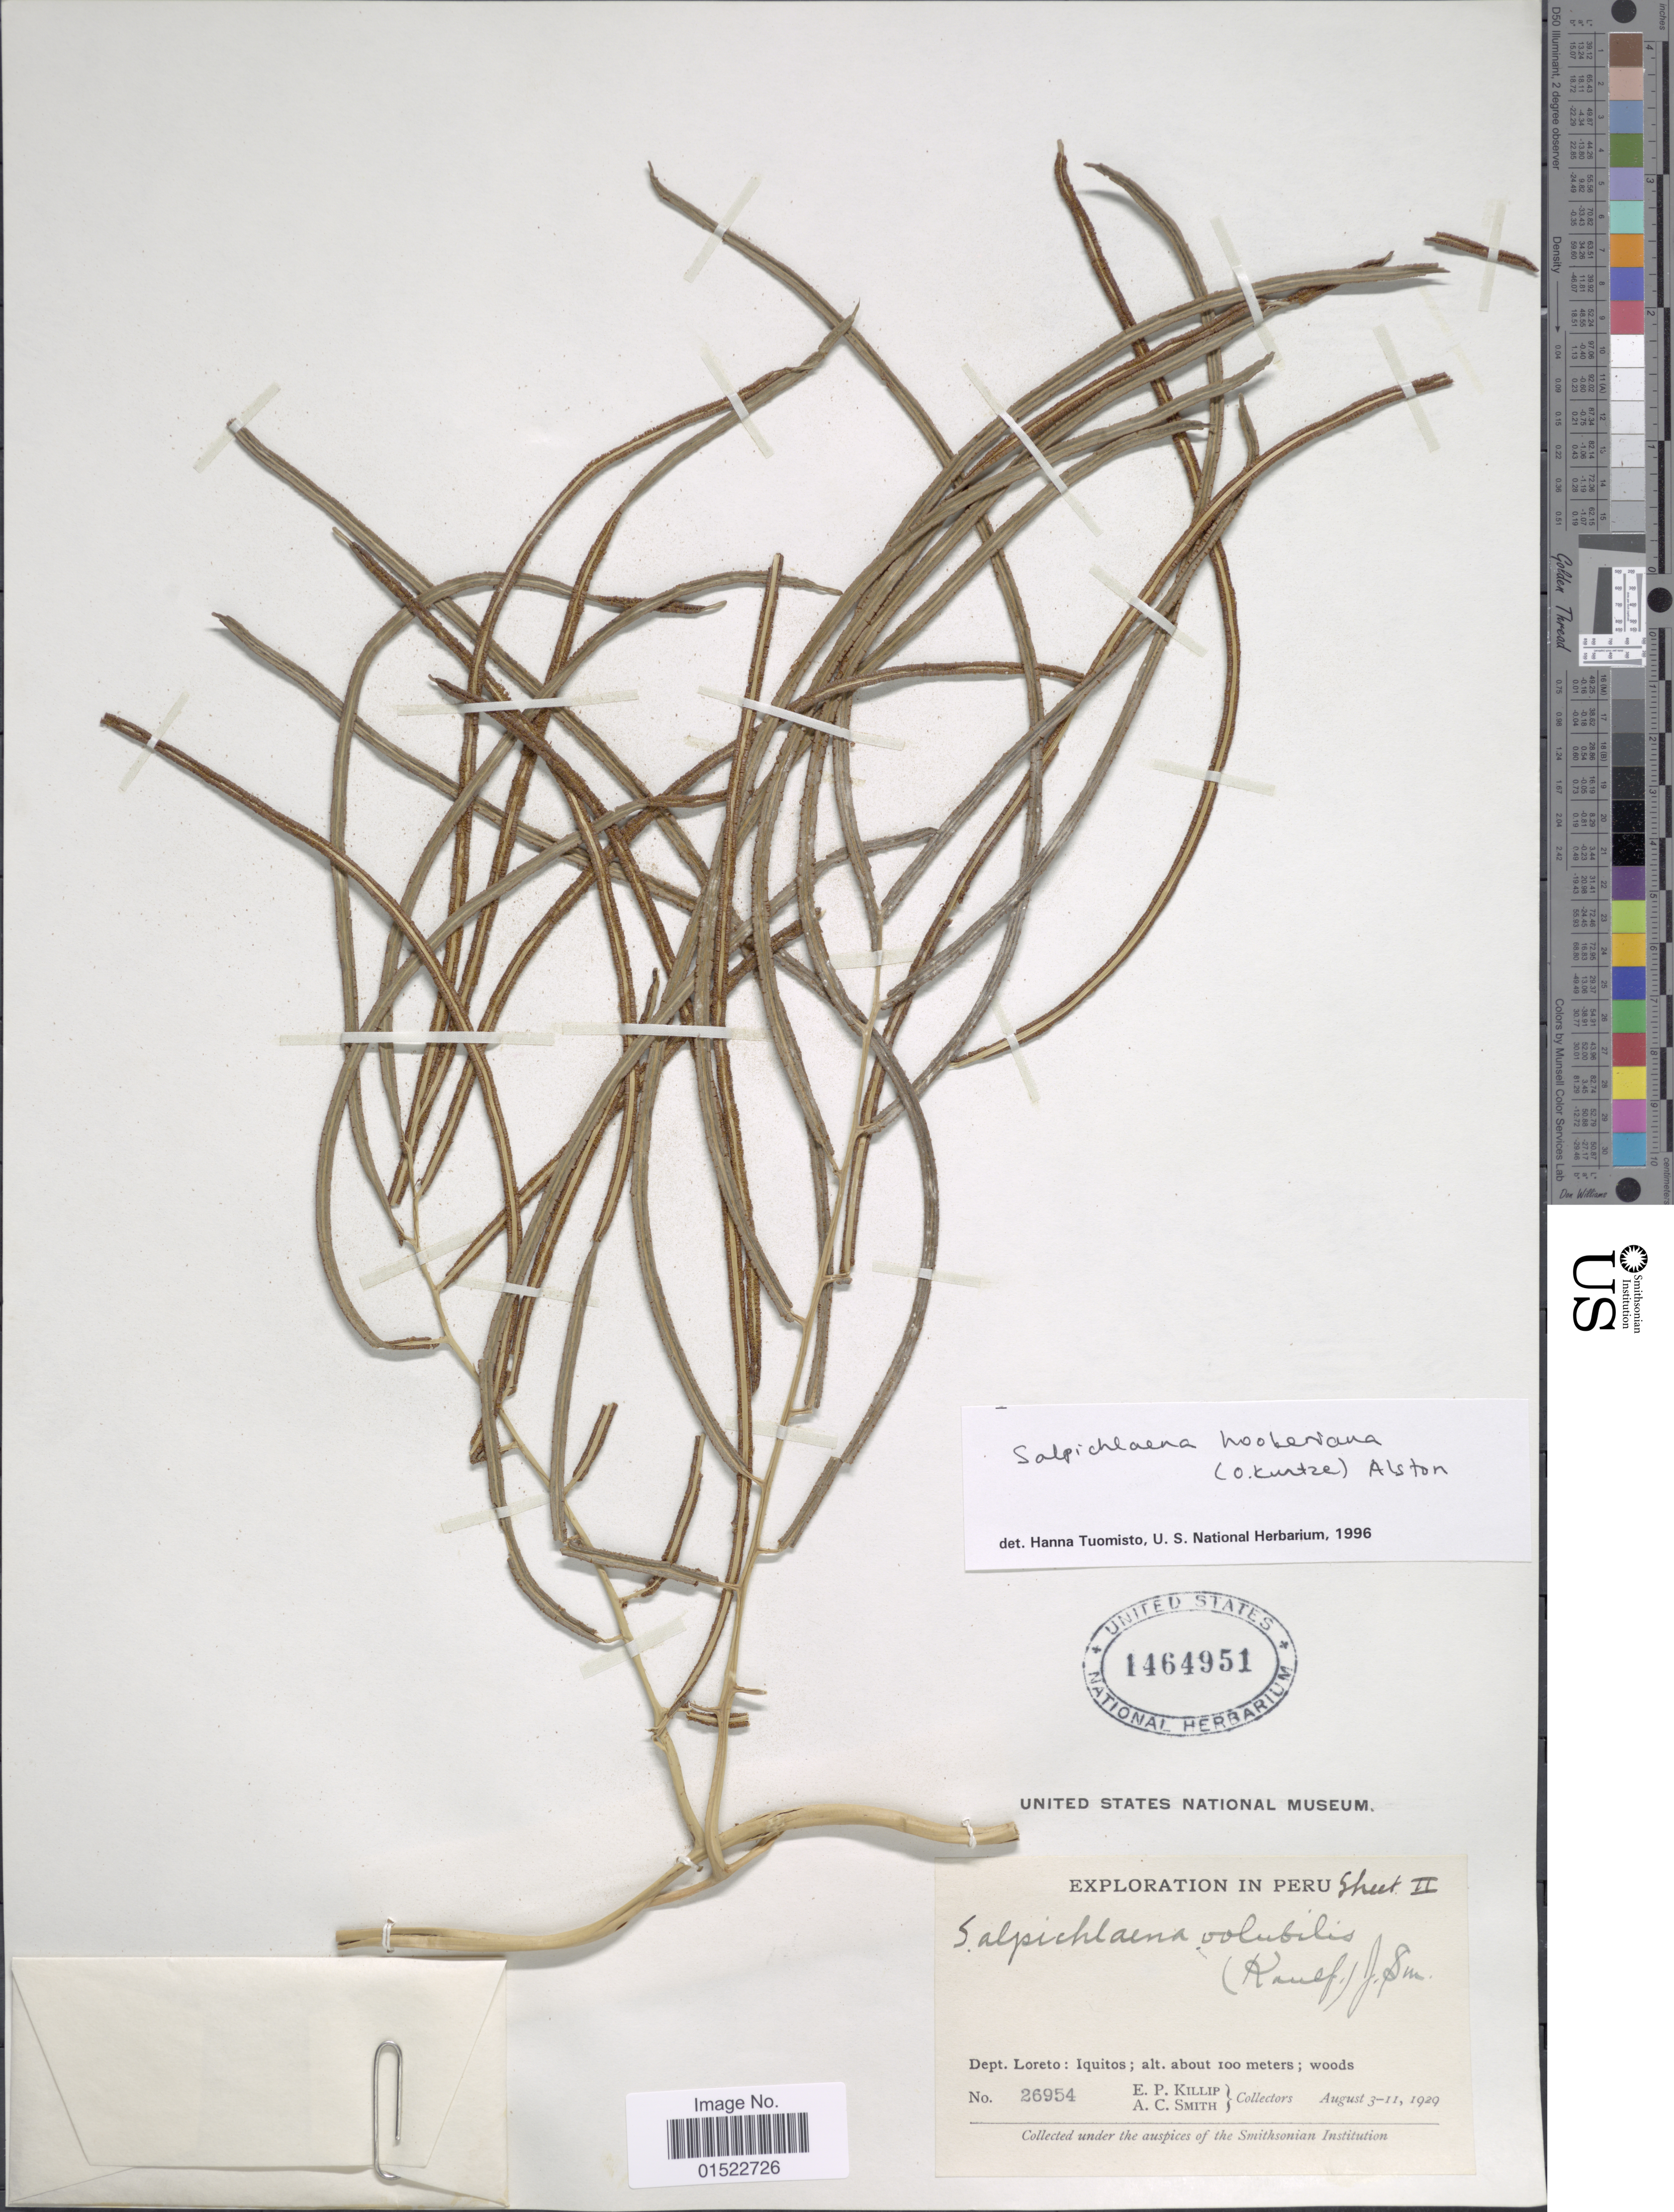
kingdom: Plantae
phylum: Tracheophyta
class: Polypodiopsida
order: Polypodiales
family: Blechnaceae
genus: Salpichlaena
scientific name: Salpichlaena hookeriana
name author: (Kuntze) Alston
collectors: E. P. Killip & A. C. Smith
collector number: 26954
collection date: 1929-08-03/1929-08-11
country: Peru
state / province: Loreto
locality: Exploration in Peru, Iquitos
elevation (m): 100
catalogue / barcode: US 1464951